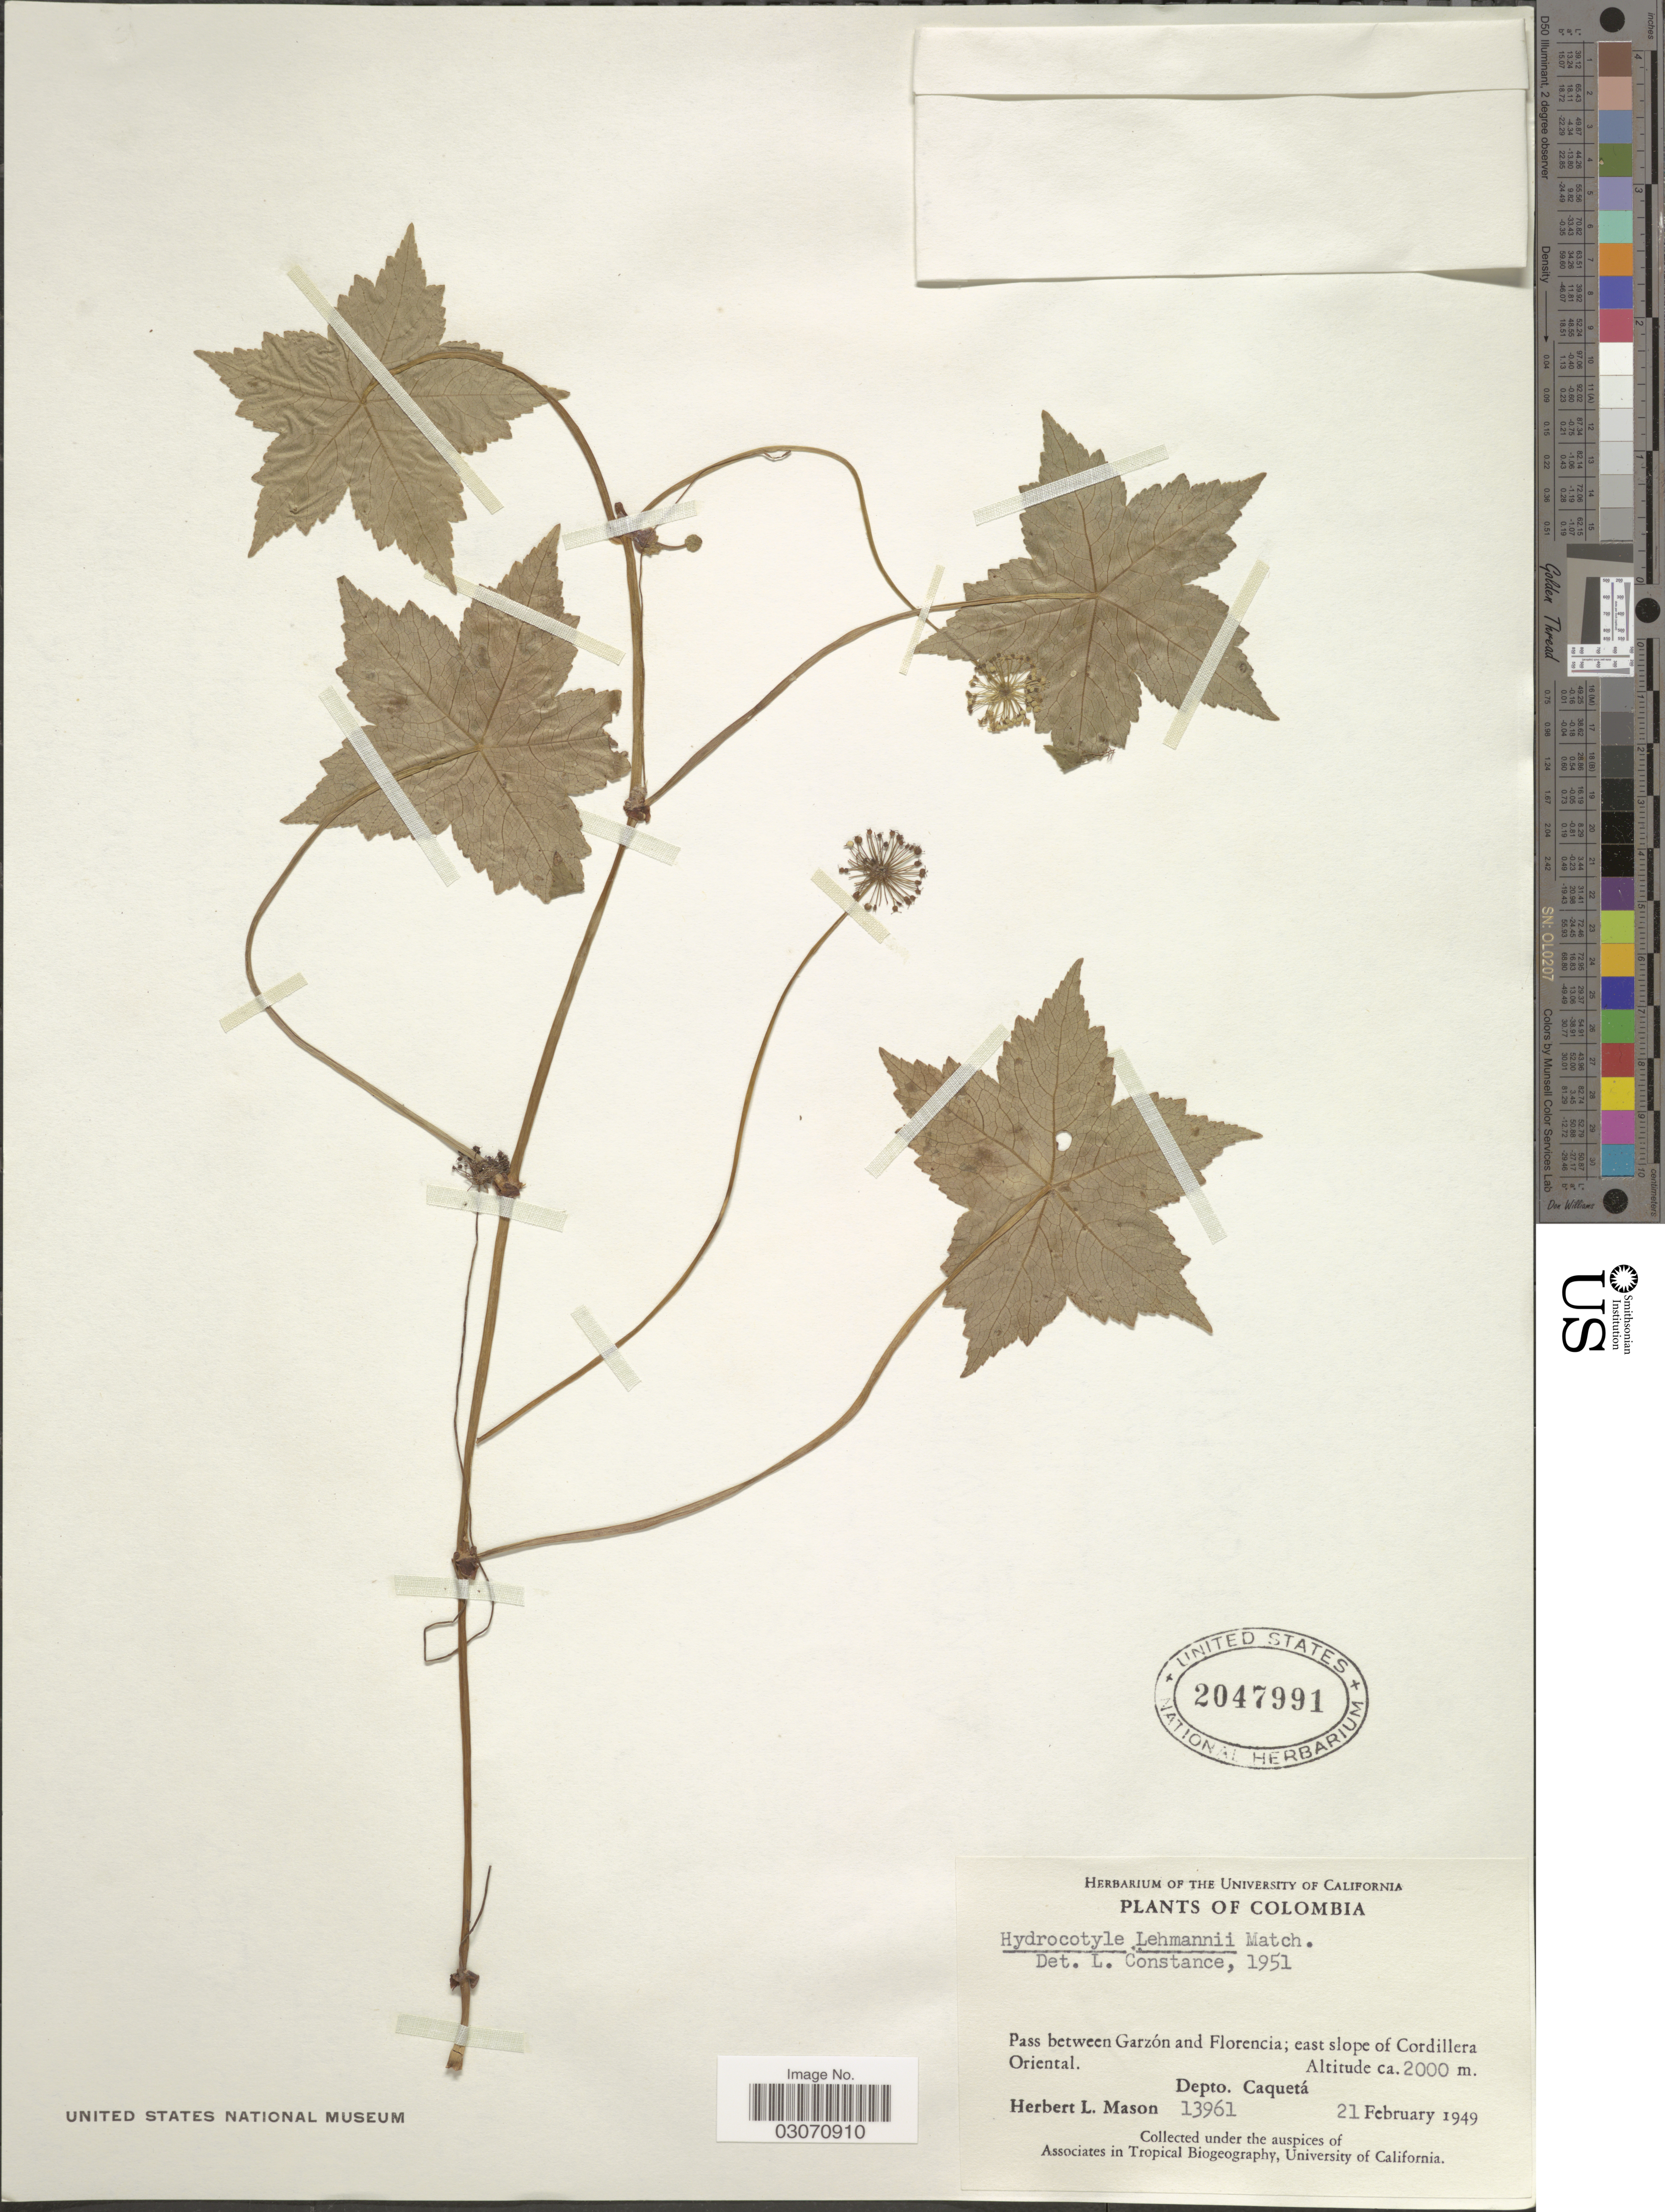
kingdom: Plantae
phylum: Tracheophyta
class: Magnoliopsida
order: Apiales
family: Araliaceae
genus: Hydrocotyle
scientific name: Hydrocotyle lehmannii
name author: Mathias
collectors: H. L. Mason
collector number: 13961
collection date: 1949-02-21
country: Colombia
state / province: Caquetá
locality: Pass between Garzón and Florencia; east slope of Cordillera Oriental. Depto. Caquetá.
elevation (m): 2000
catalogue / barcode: US 2047991